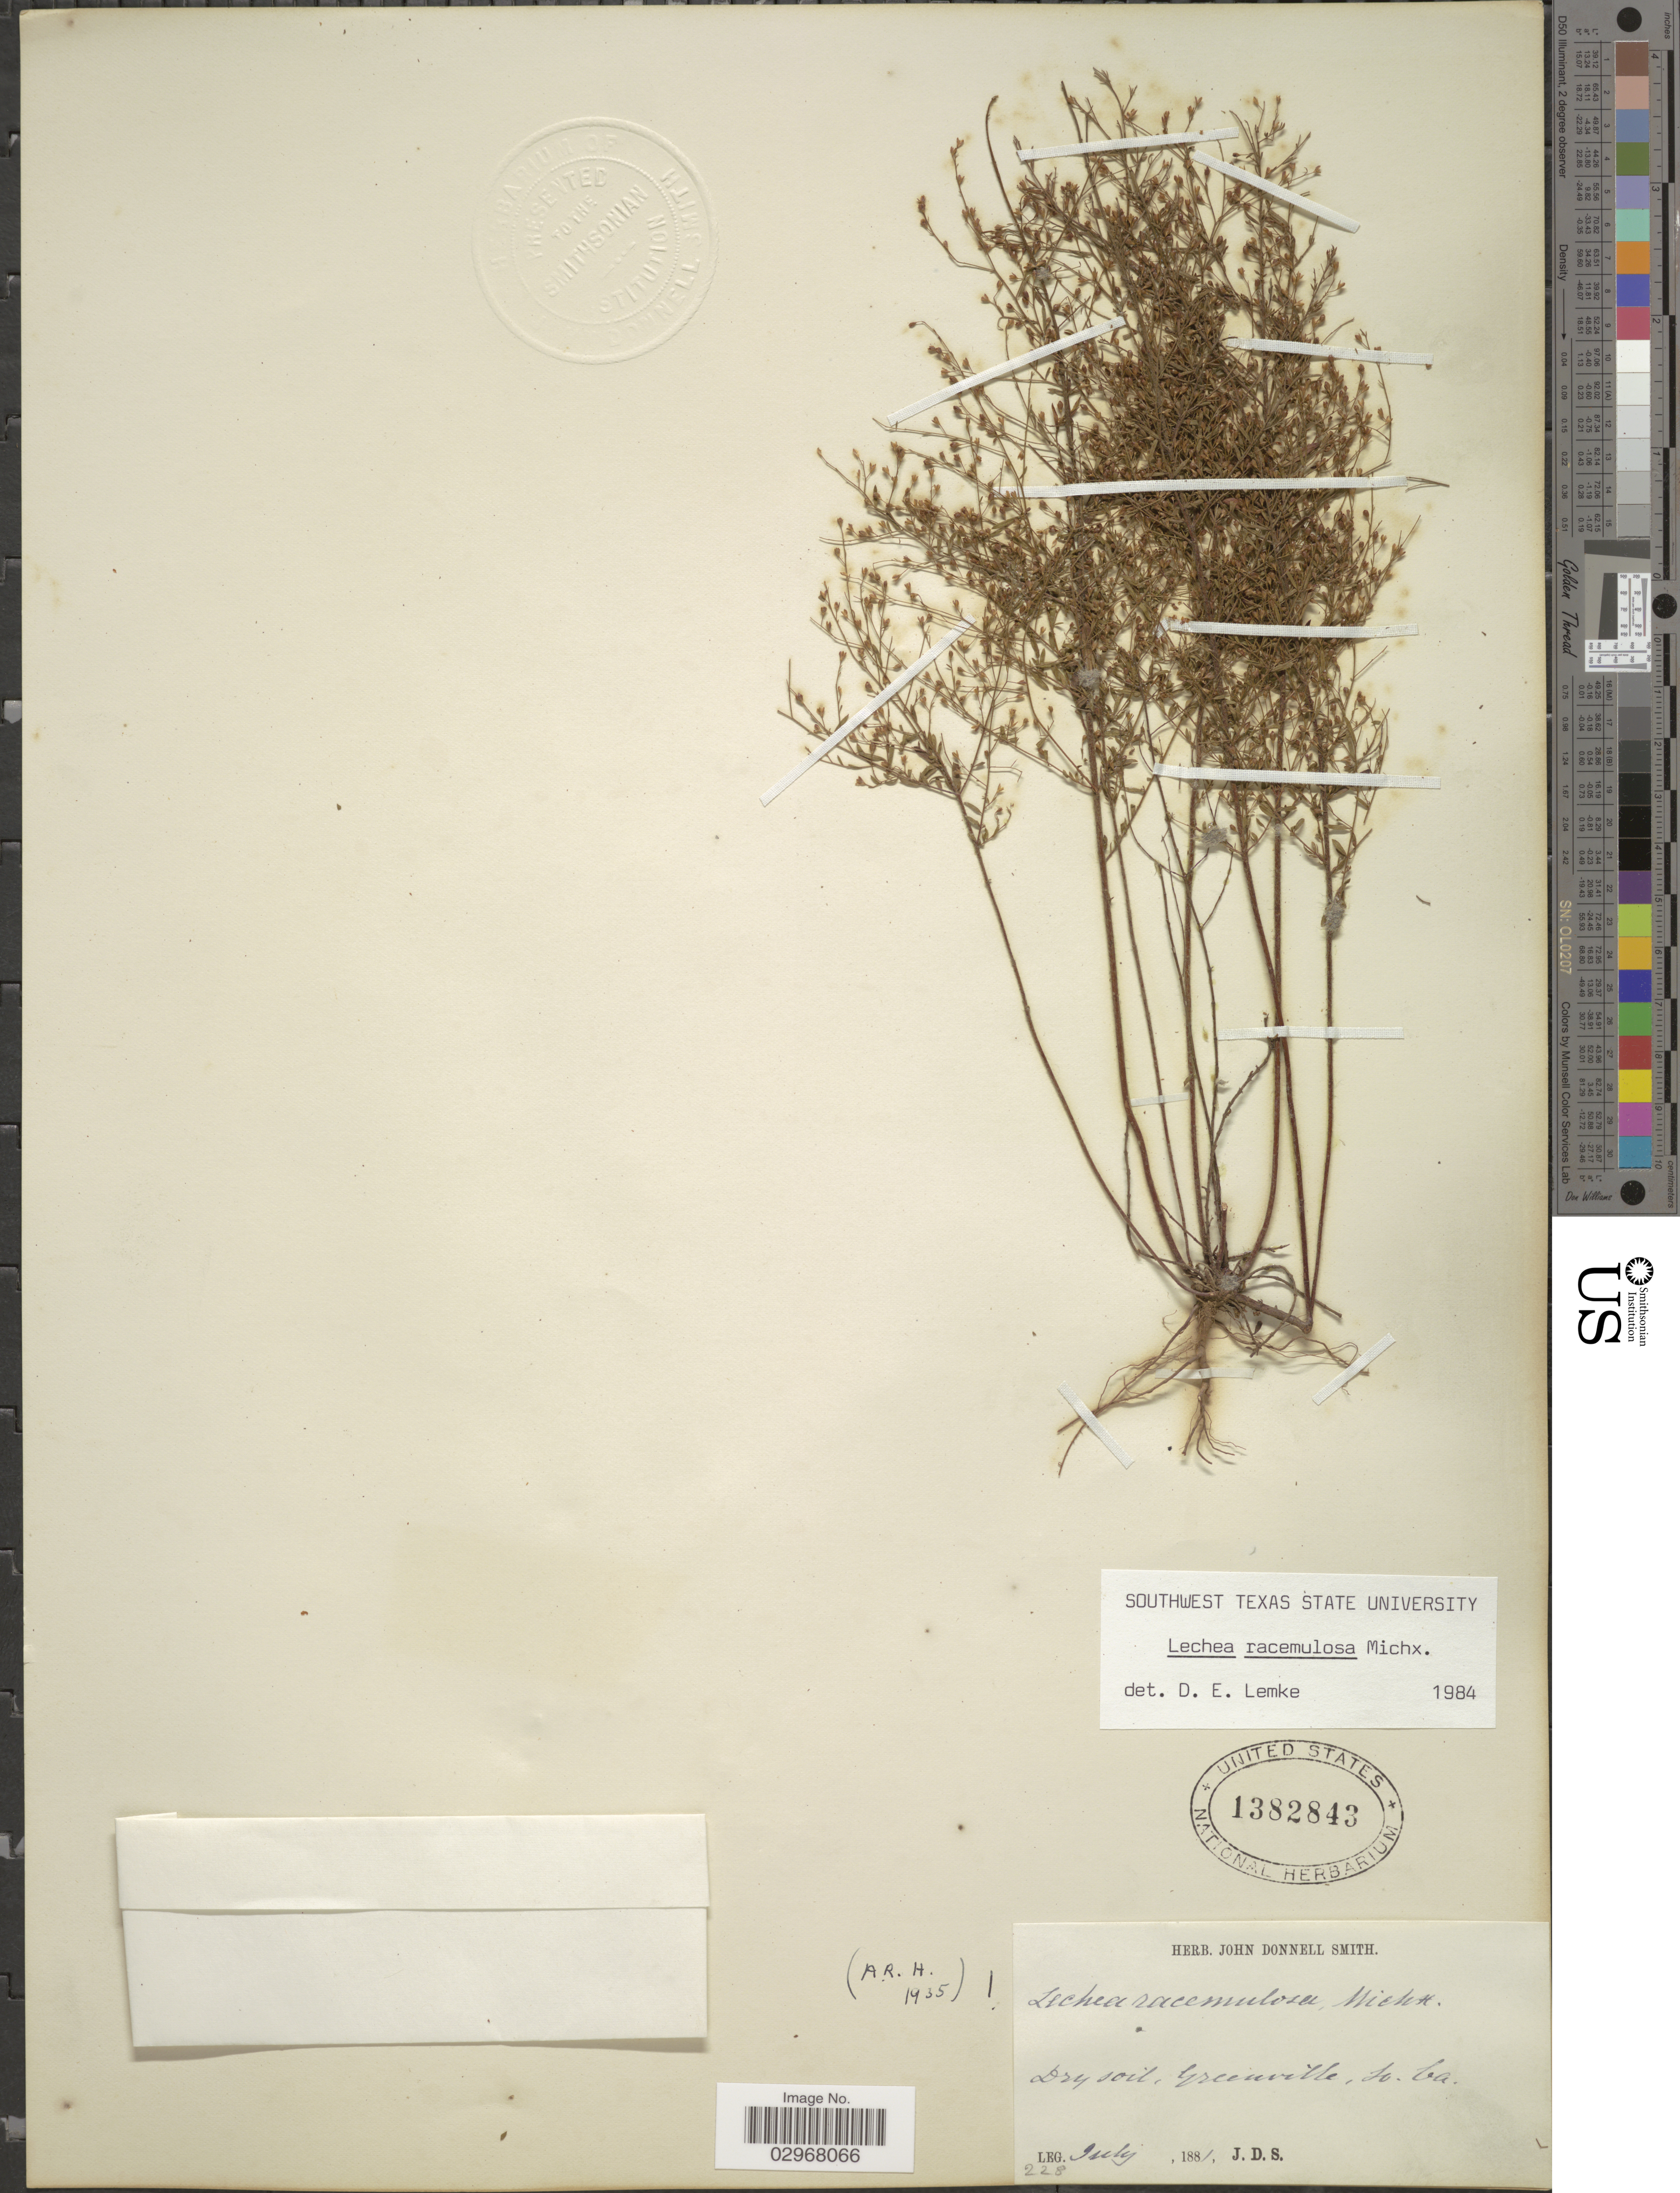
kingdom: Plantae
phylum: Tracheophyta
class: Magnoliopsida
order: Malvales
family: Cistaceae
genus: Lechea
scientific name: Lechea racemulosa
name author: Michx.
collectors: J. Donnell Smith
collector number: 228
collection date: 1881-07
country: United States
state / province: South Carolina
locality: Greenville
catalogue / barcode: US 1382843